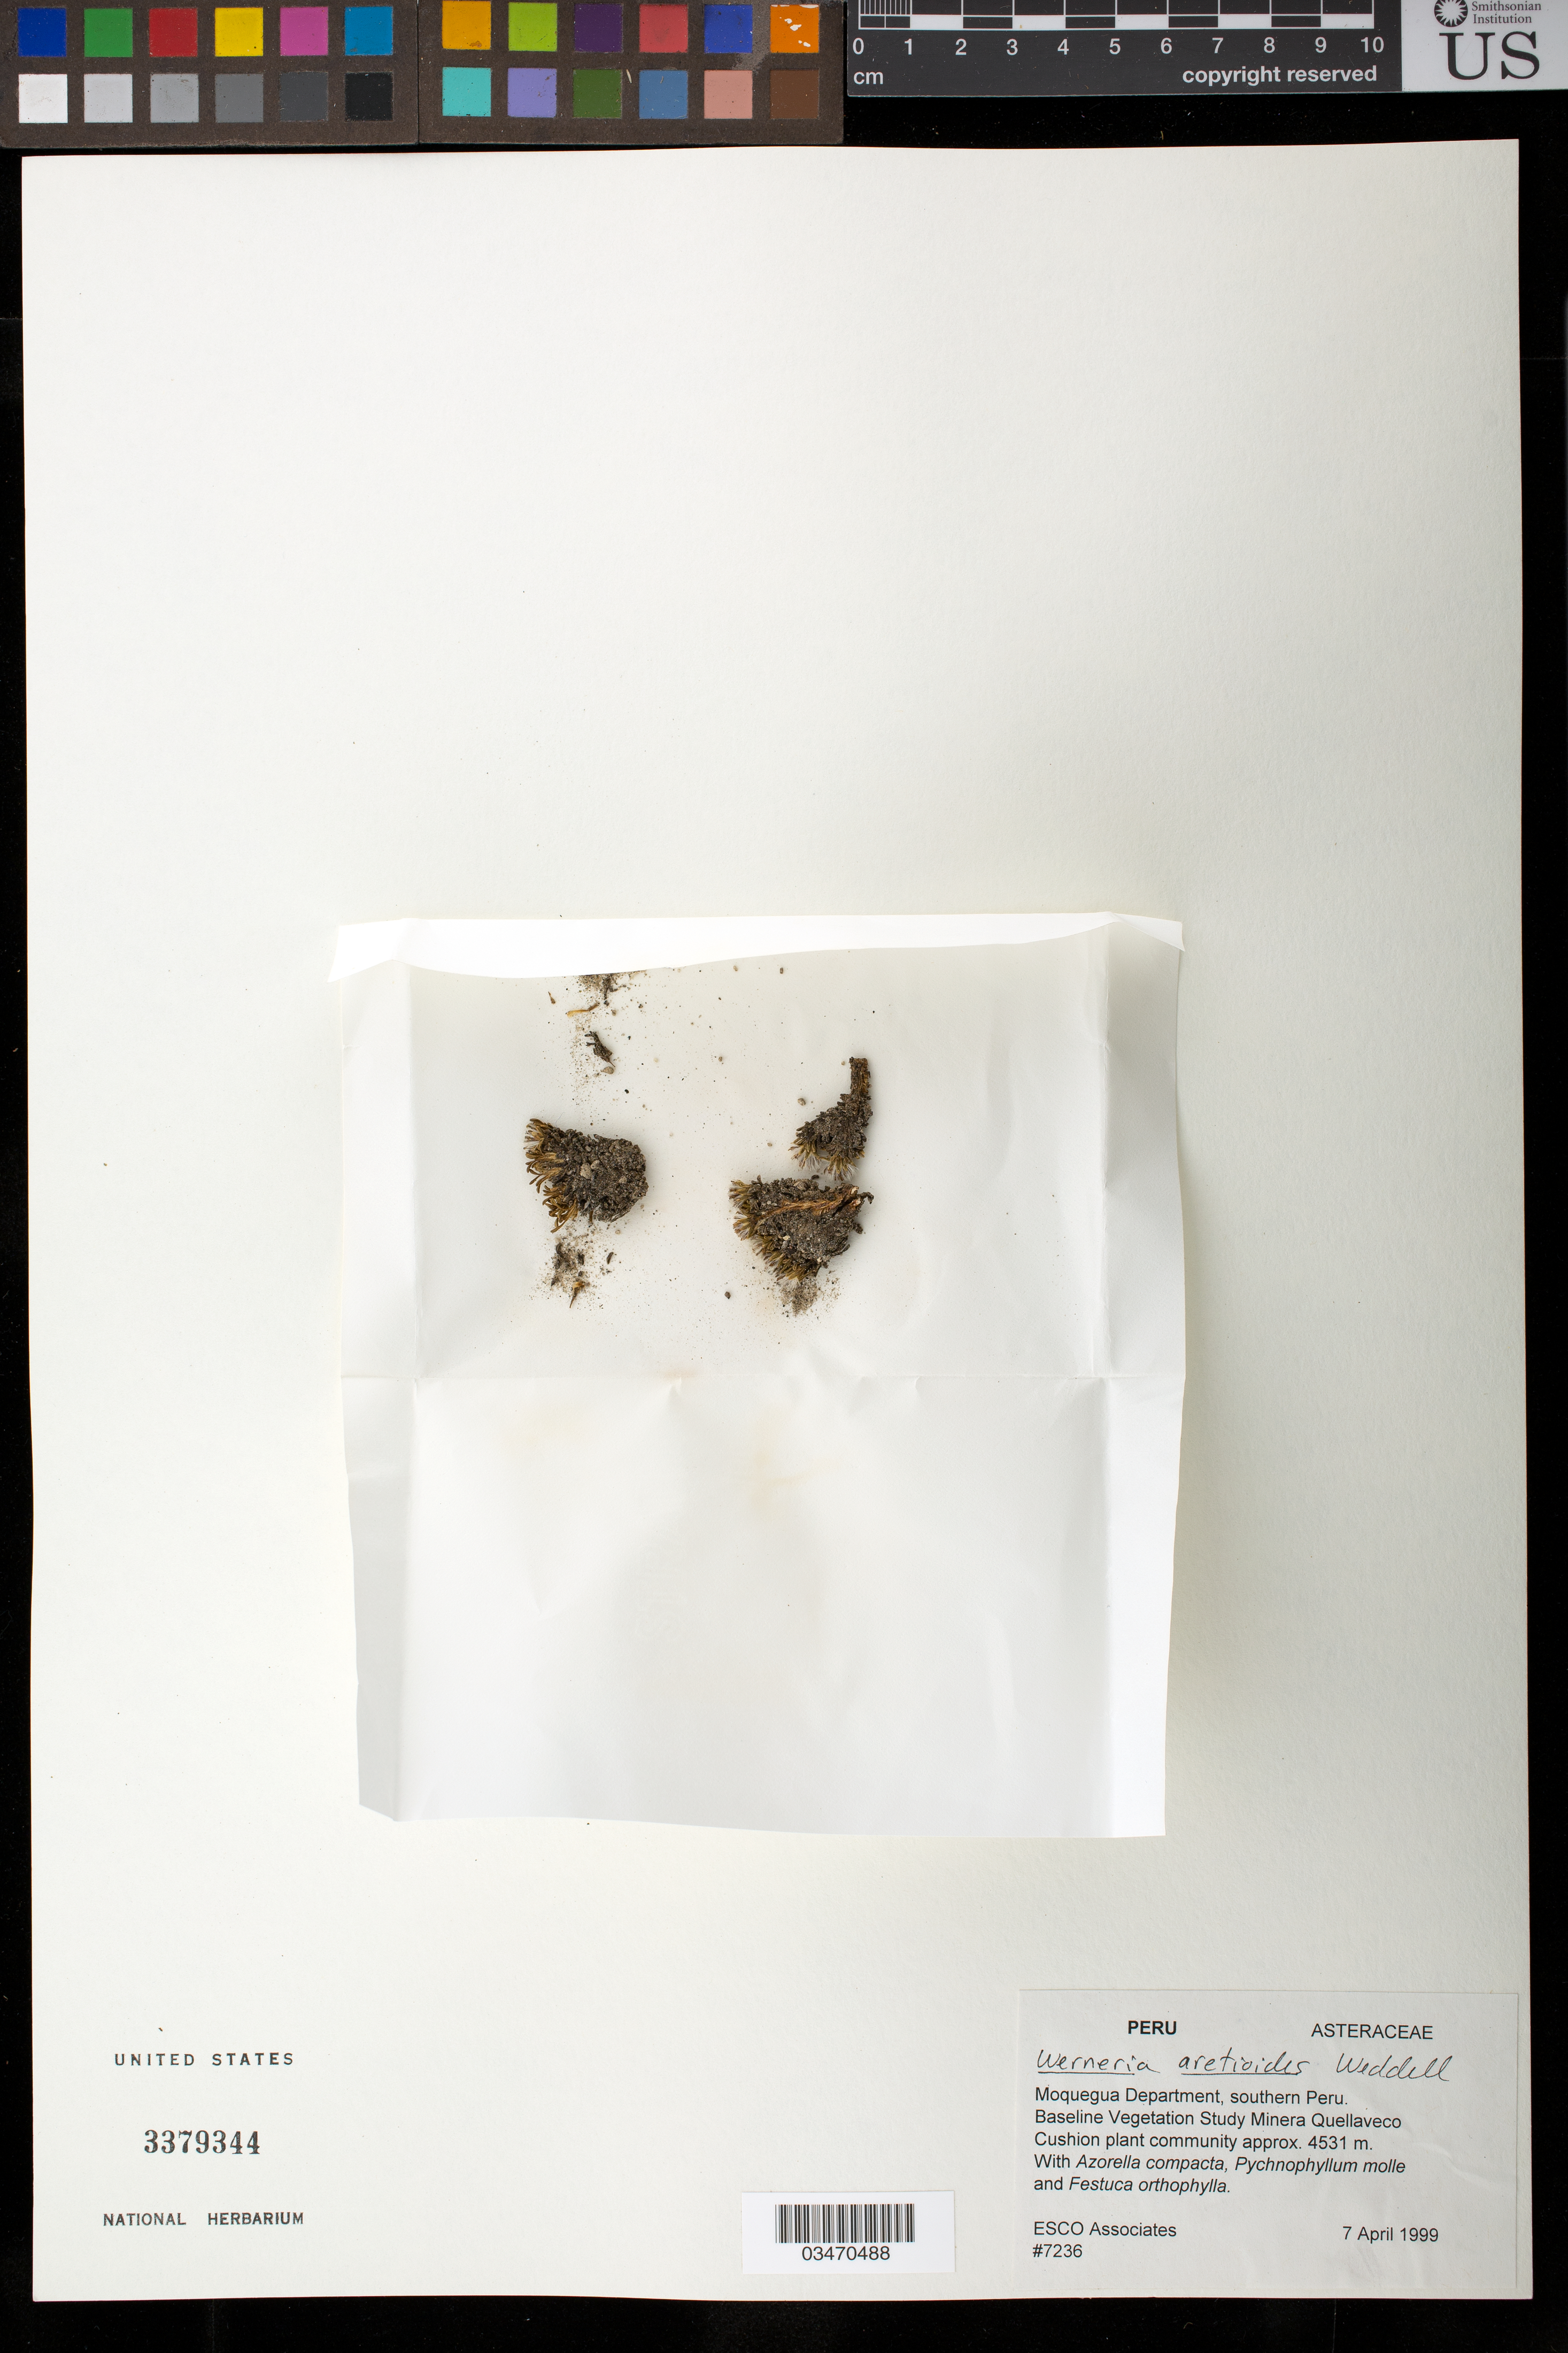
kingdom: Plantae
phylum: Tracheophyta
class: Magnoliopsida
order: Asterales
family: Asteraceae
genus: Werneria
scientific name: Werneria aretioides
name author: Wedd.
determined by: Funk, Vicki A., (BOT), Smithsonian Institution - National Museum of Natural History (UNITED STATES)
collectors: ESCO Associates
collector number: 7236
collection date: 1999-04-07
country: Peru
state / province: Moquegua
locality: Southern Peru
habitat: Baseline vegetation sudy Minera Quellaveco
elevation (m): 4531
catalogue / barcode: US 3379344